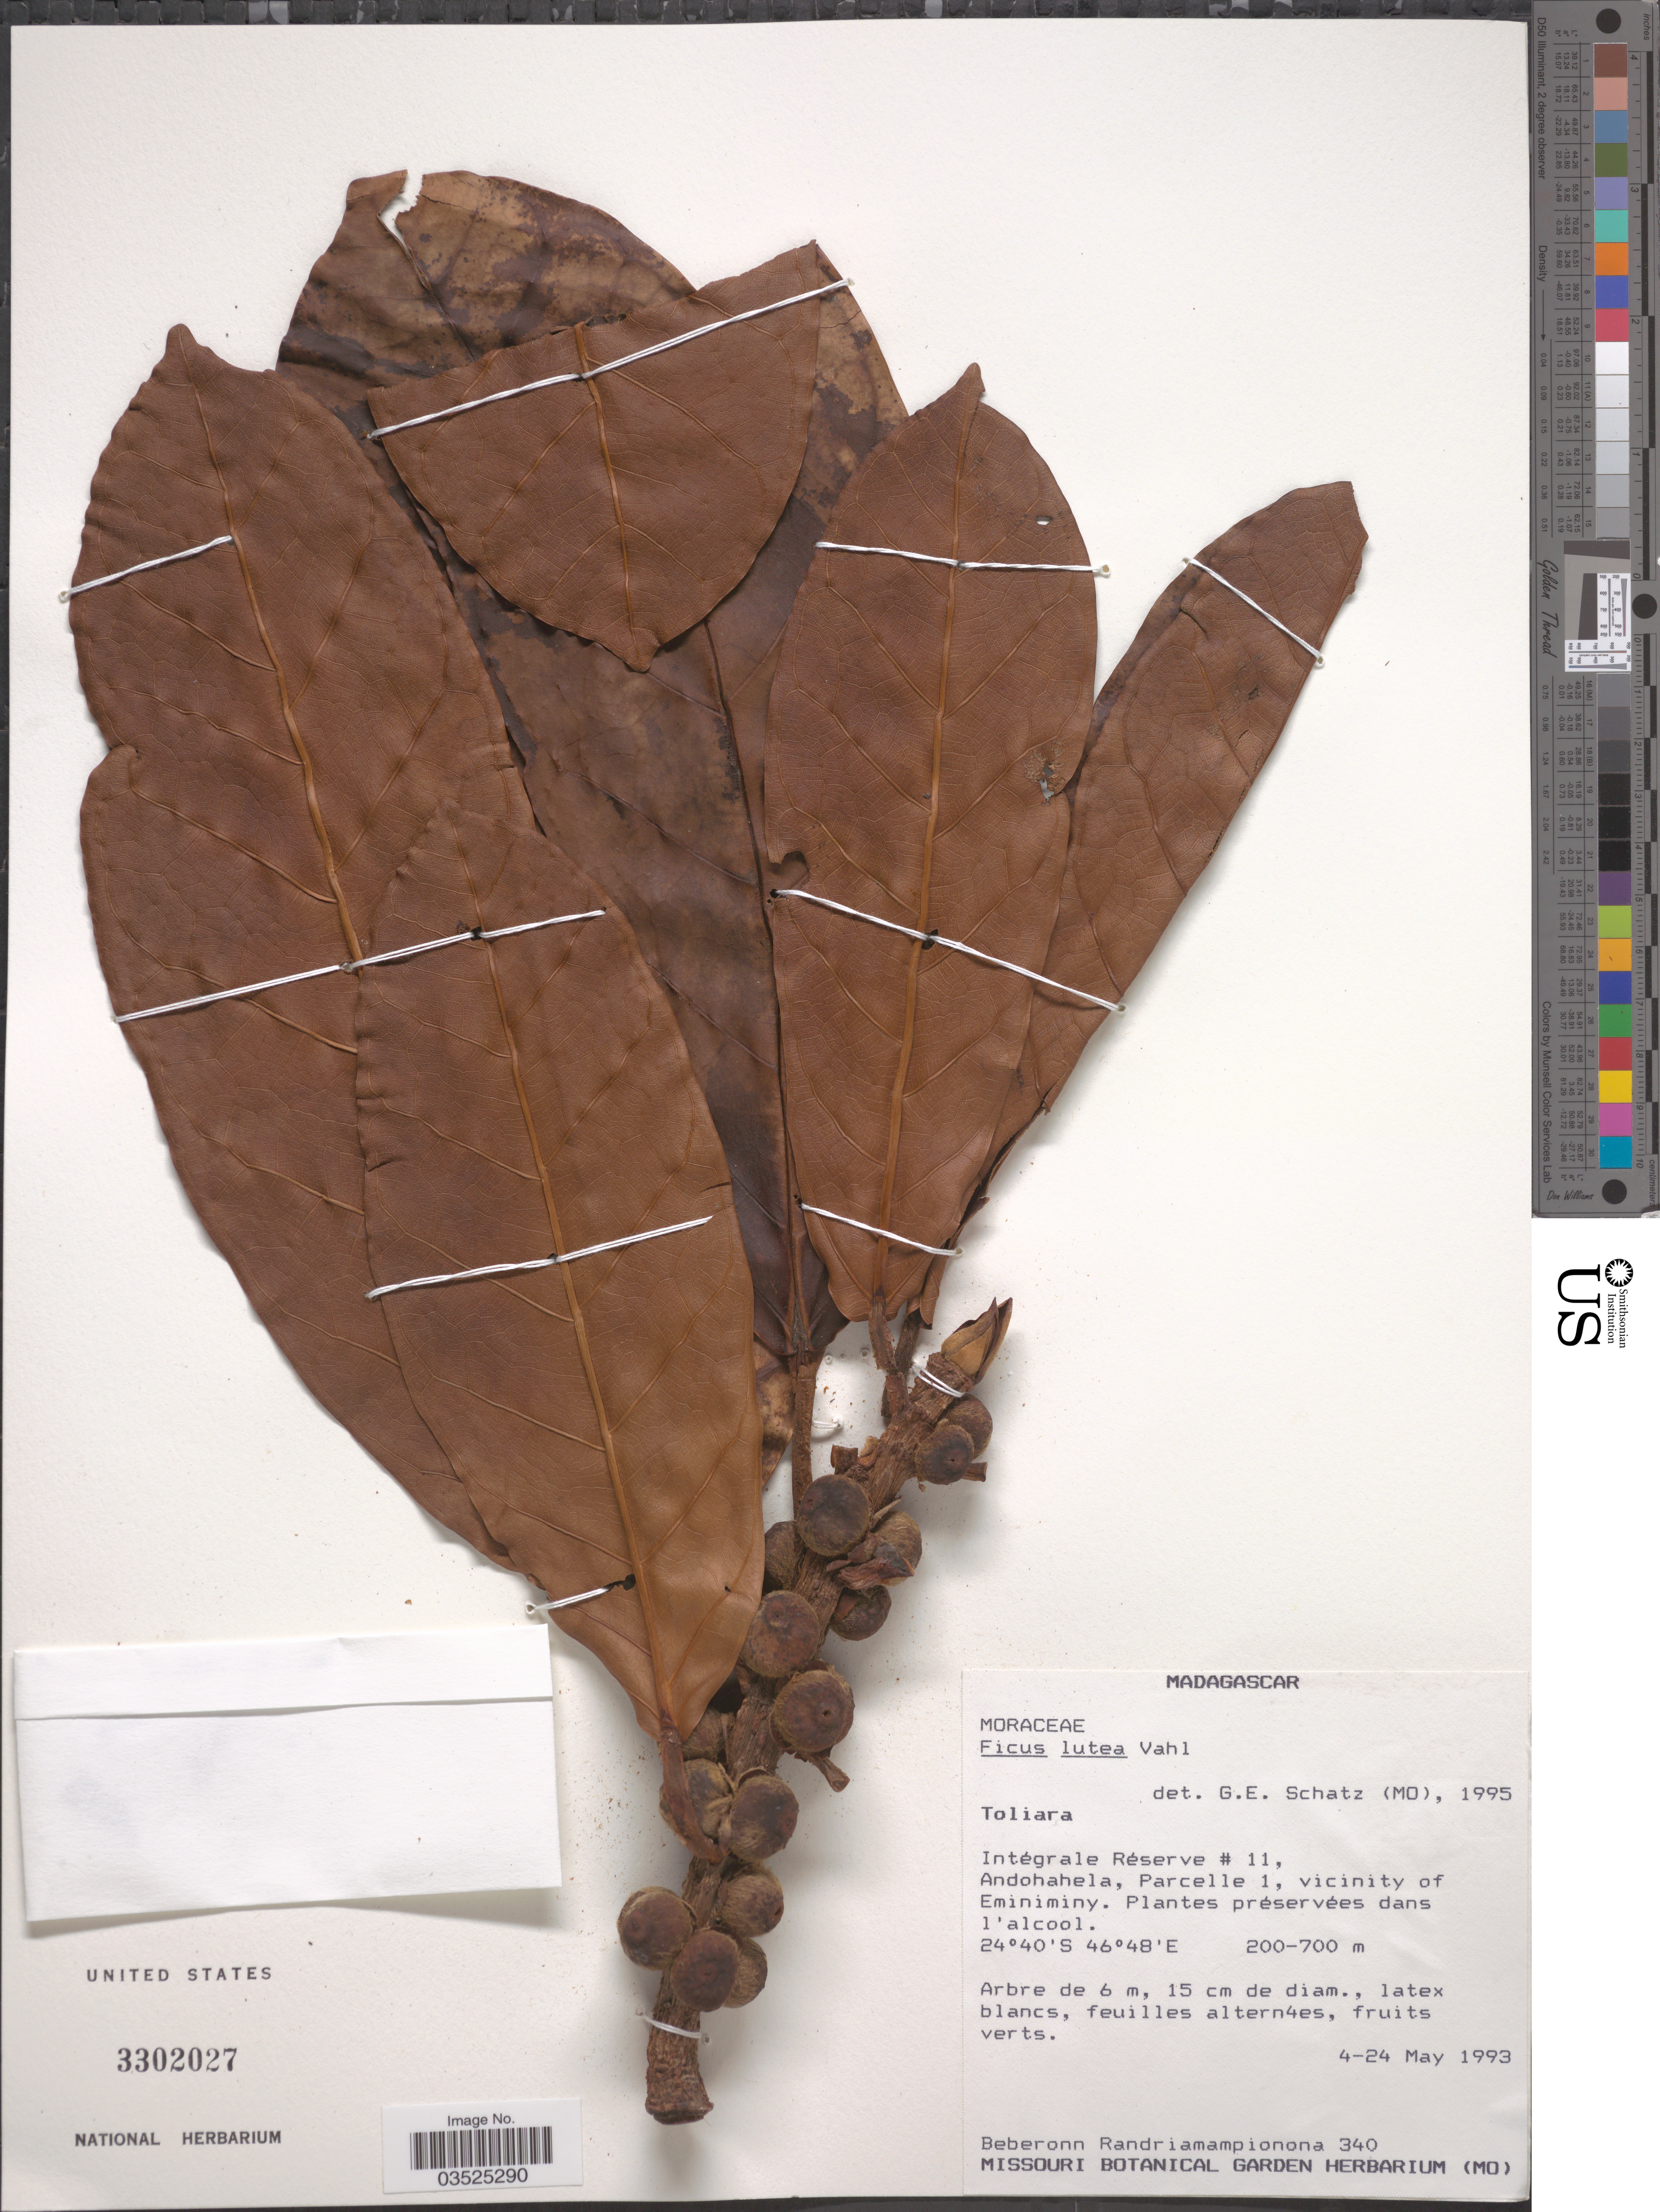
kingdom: Plantae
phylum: Tracheophyta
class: Magnoliopsida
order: Rosales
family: Moraceae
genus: Ficus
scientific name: Ficus lutea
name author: Vahl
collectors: B. Randriamampionona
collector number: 340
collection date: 1993-05-04/1993-05-24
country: Madagascar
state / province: Anosy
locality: Intégrale Réserve # 11, Andohahela, Parcelle 1, vicinity of Eminiminy.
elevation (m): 200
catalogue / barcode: US 3302027